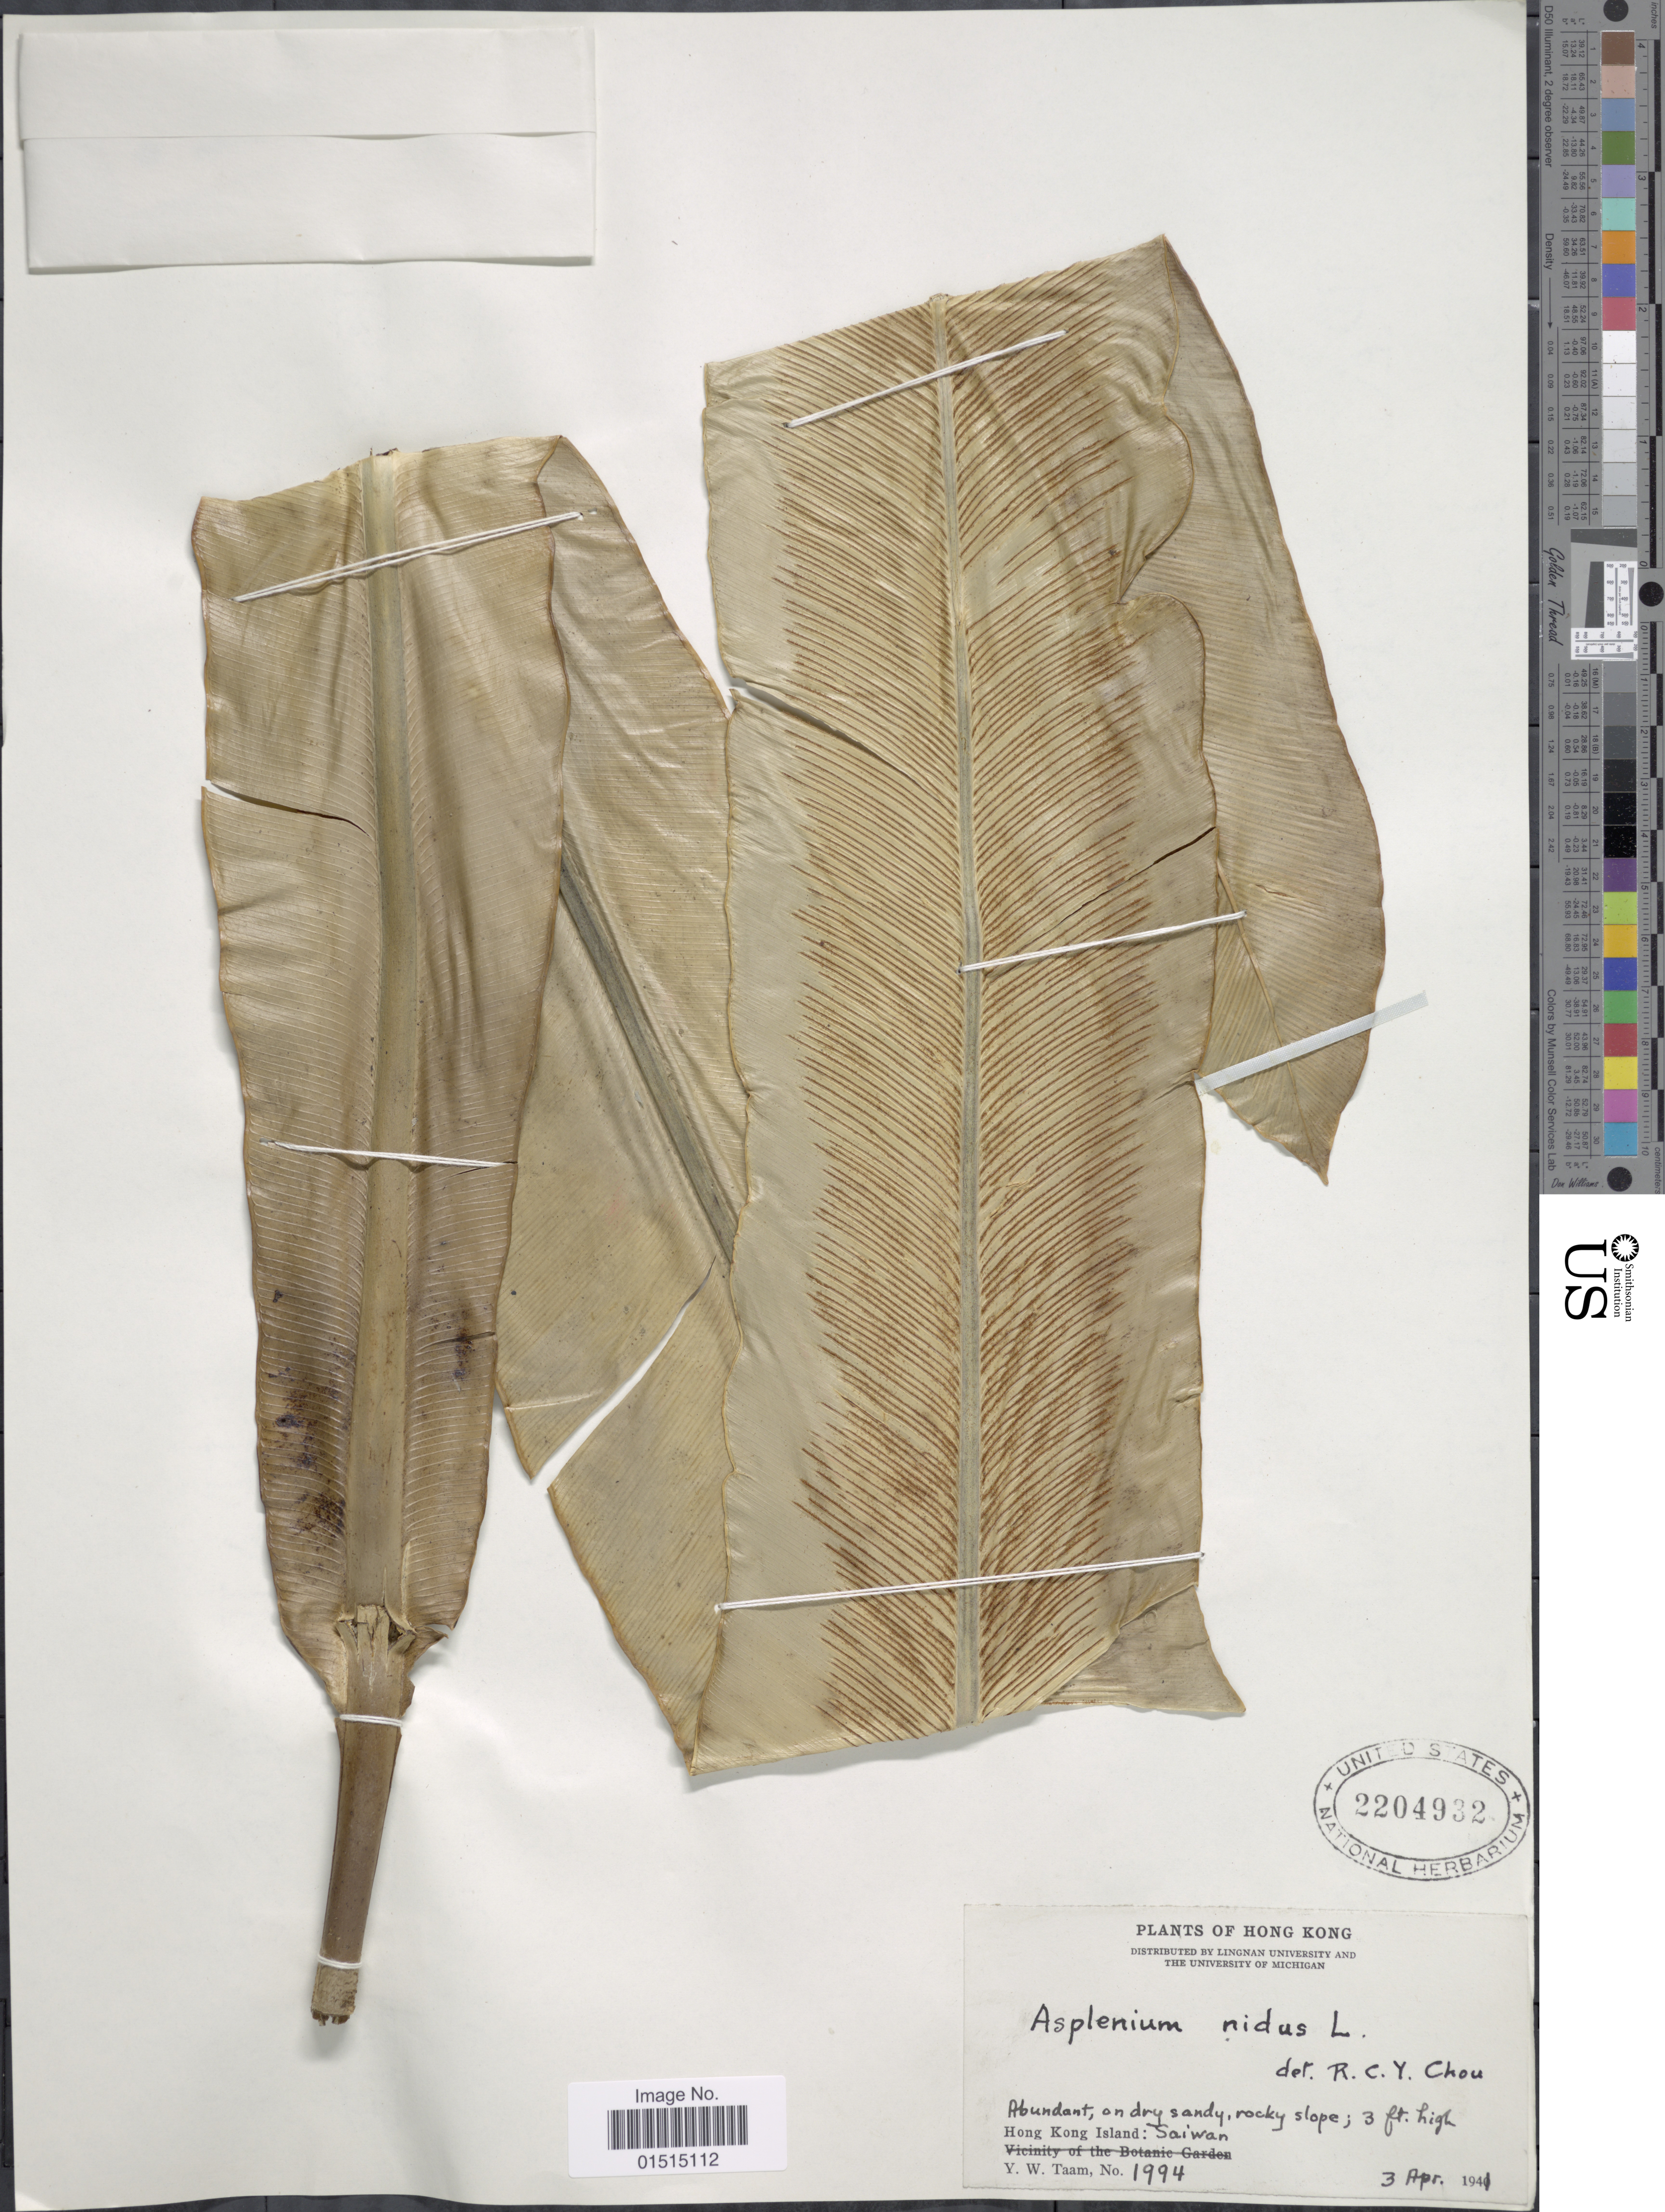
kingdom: Plantae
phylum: Tracheophyta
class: Polypodiopsida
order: Polypodiales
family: Aspleniaceae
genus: Asplenium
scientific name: Asplenium nidus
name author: L.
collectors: Y. W. Taam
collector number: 1994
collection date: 1941-04-03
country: China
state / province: Hong Kong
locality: Hong Kong Island: Saiwan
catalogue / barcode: US 2204932